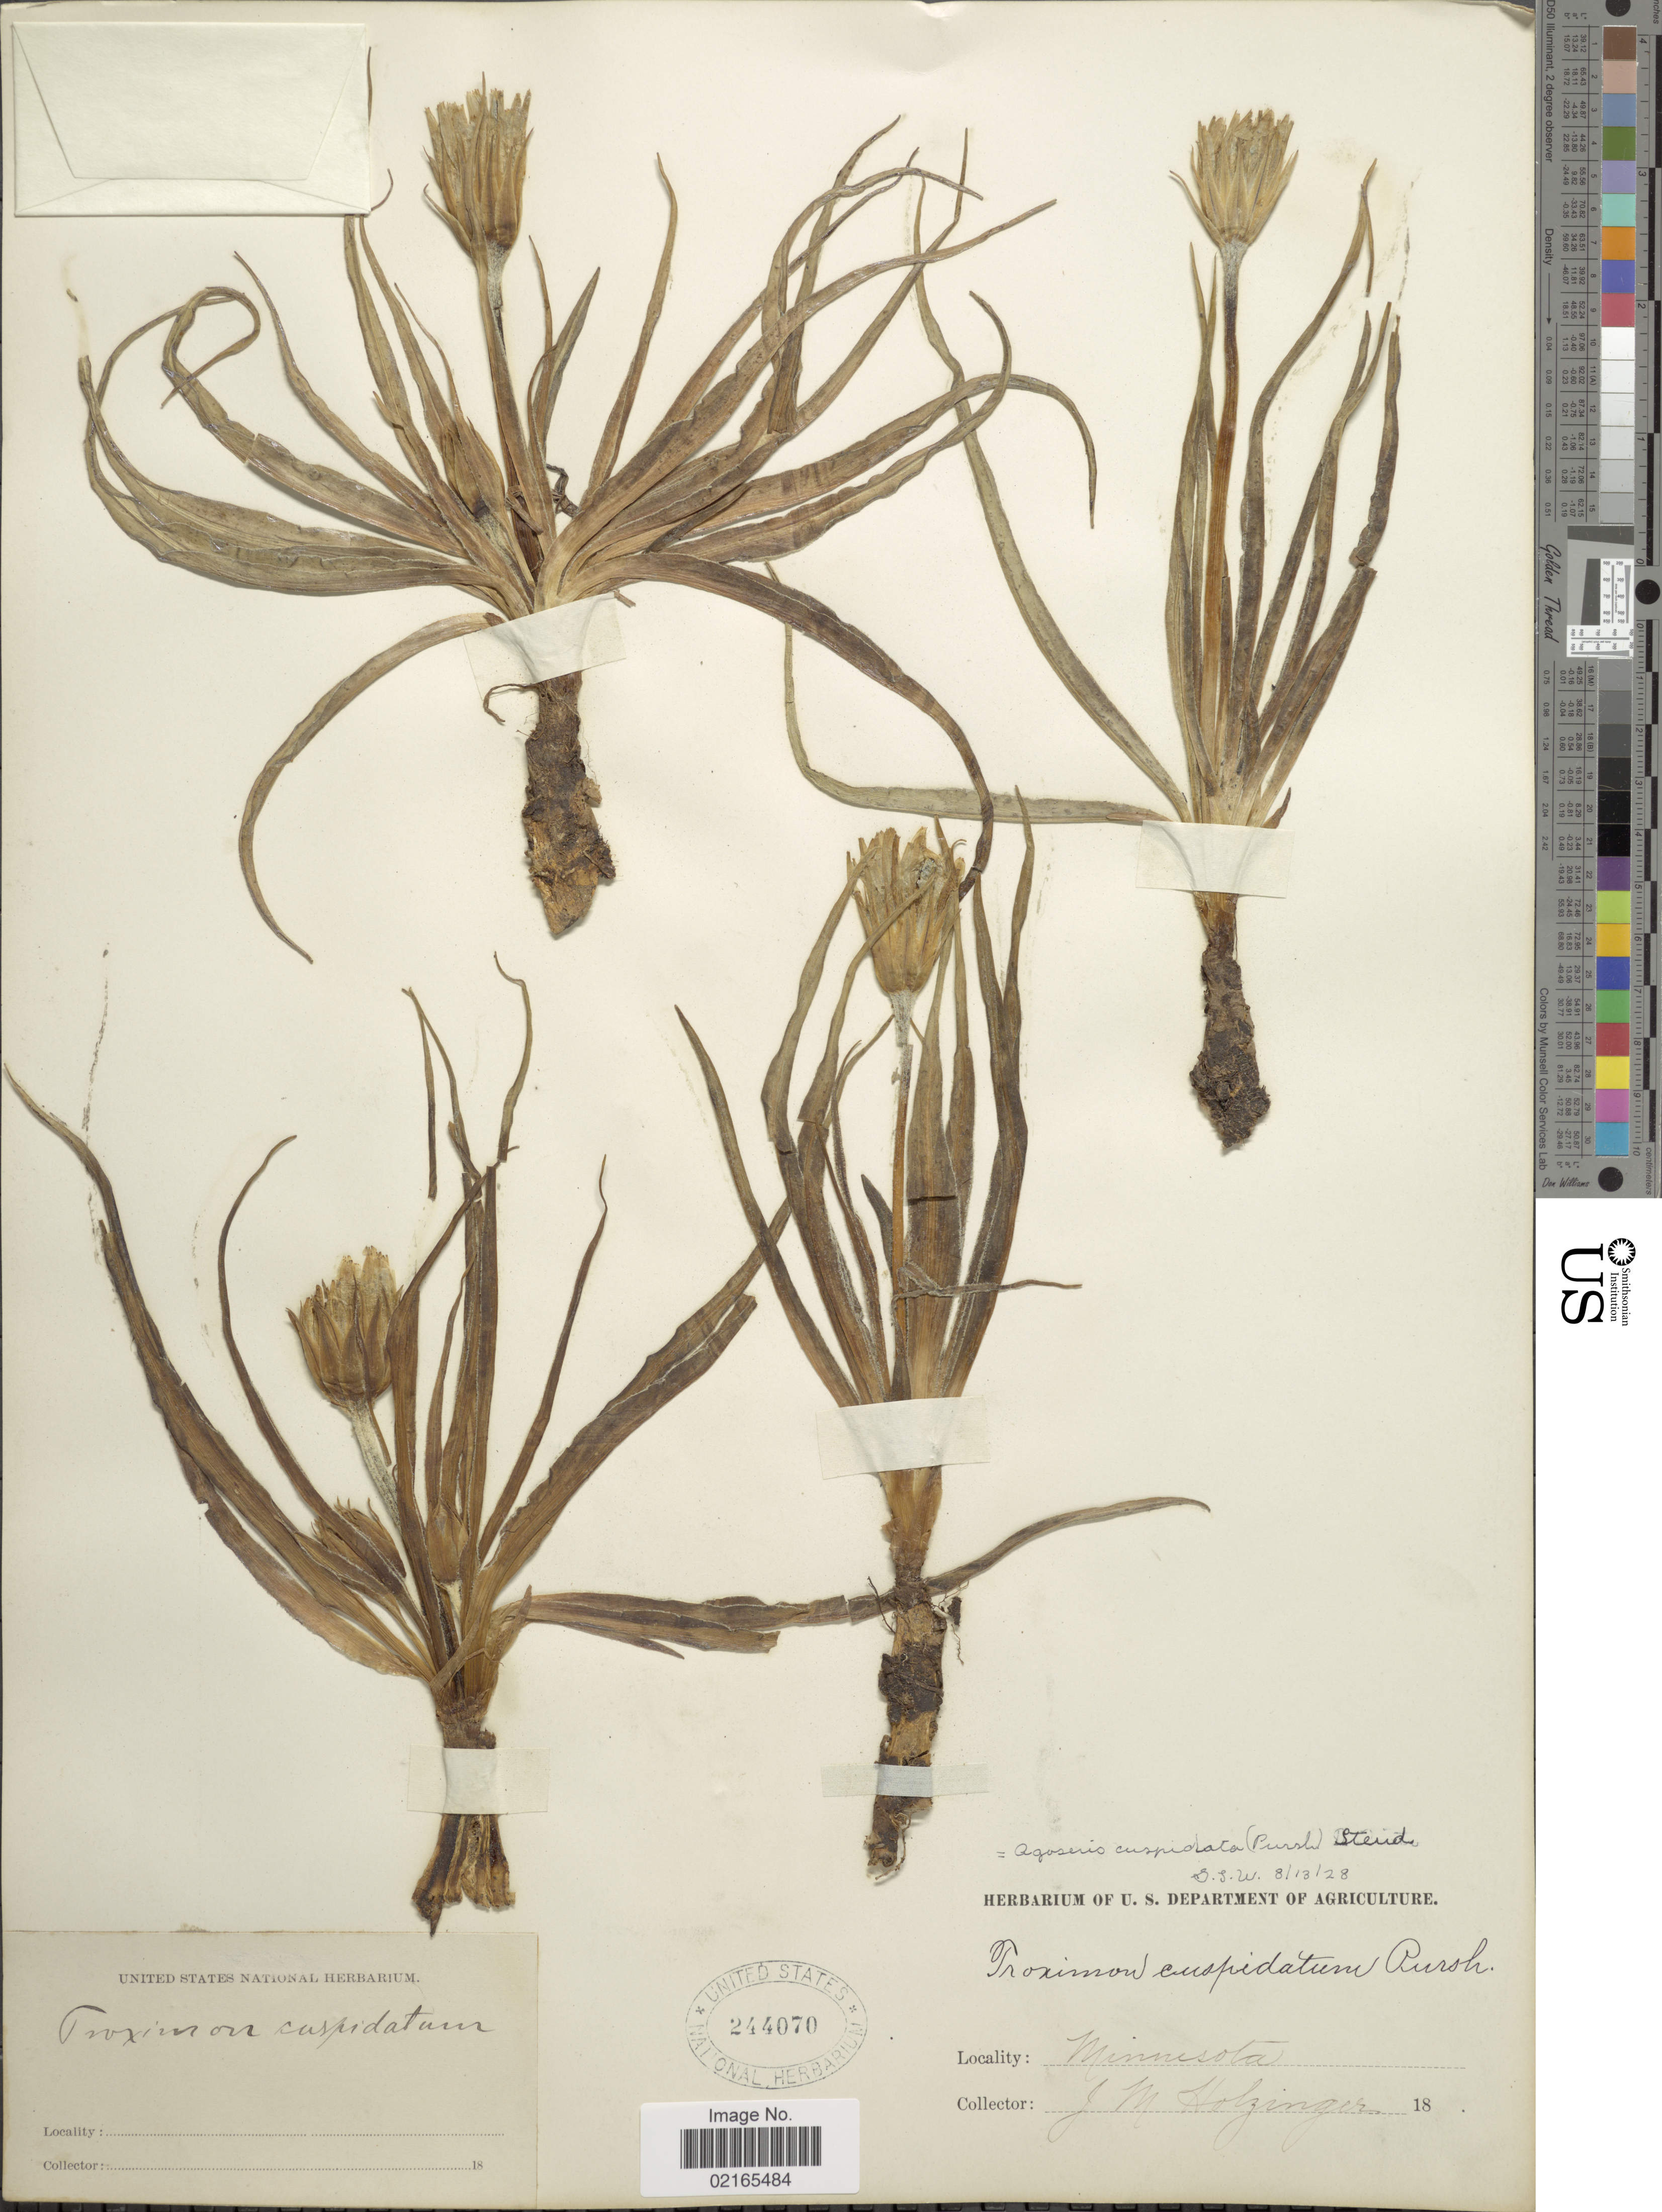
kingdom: Plantae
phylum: Tracheophyta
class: Magnoliopsida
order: Asterales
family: Asteraceae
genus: Nothocalais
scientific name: Nothocalais cuspidata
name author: (Pursh) Greene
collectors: J. M. Holzinger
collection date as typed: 18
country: United States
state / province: Minnesota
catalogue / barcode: US 244070